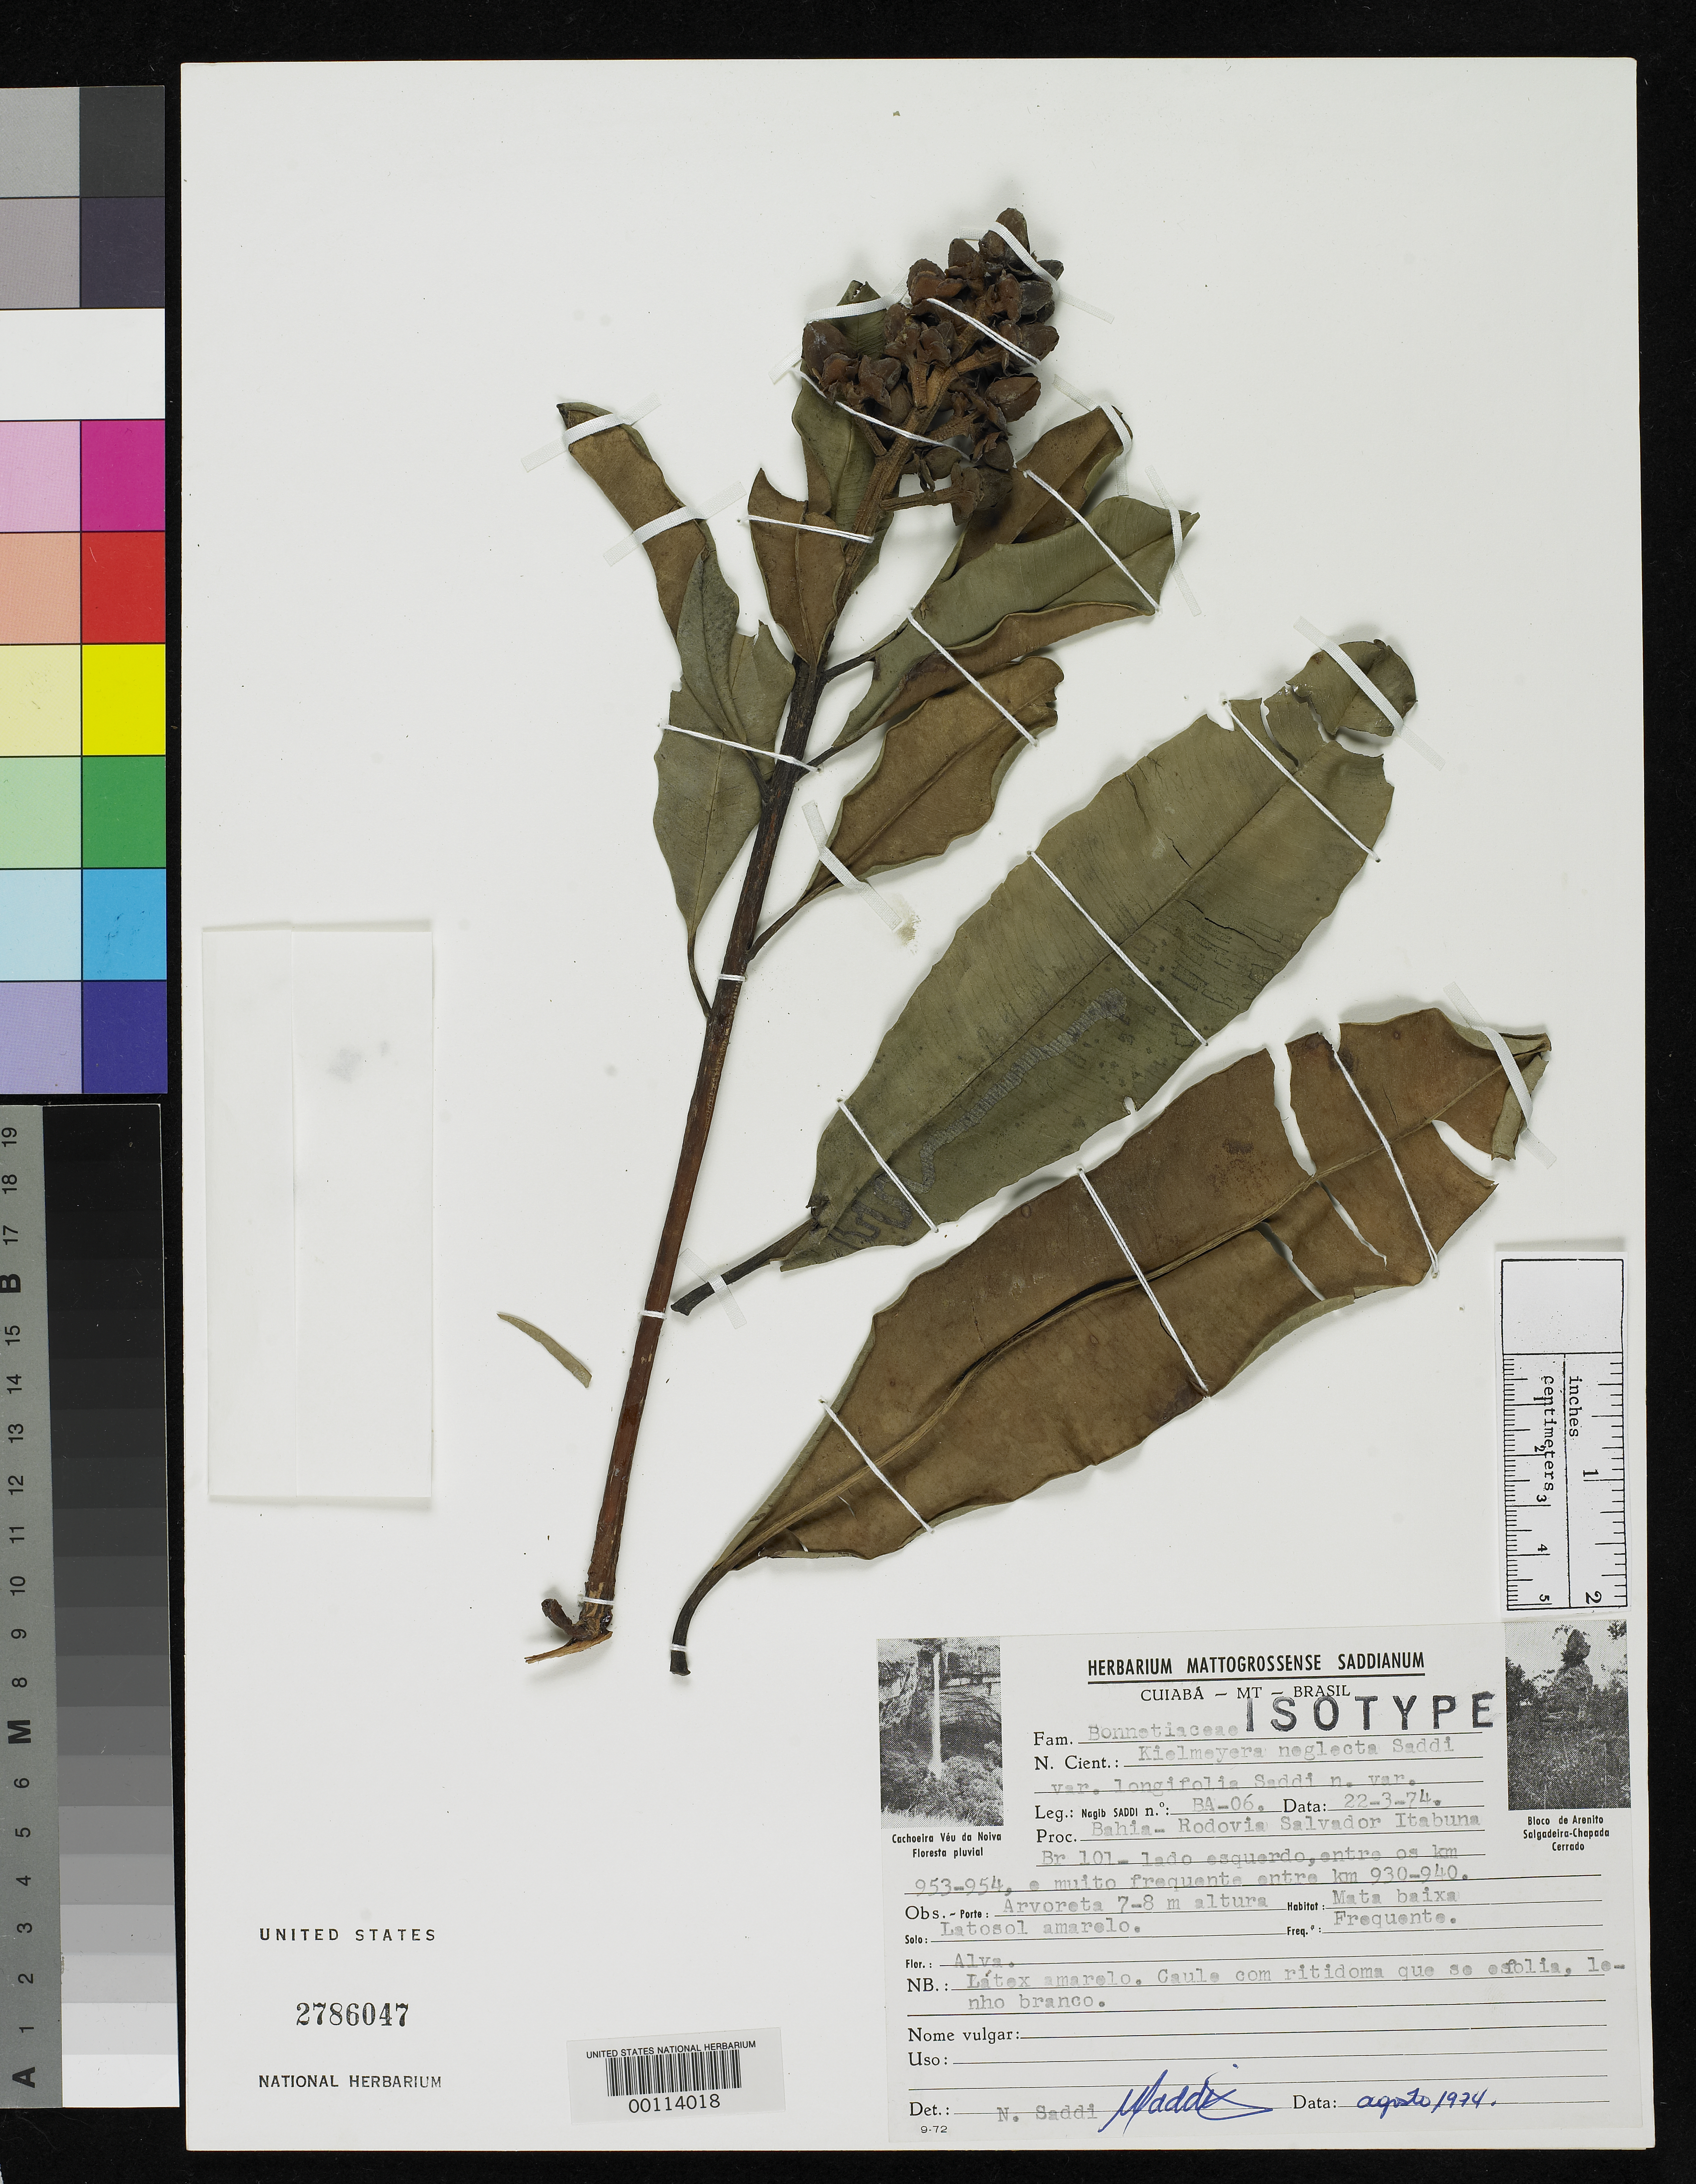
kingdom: Plantae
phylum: Tracheophyta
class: Magnoliopsida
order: Malpighiales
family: Calophyllaceae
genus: Kielmeyera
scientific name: Kielmeyera neglecta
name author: Saddi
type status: Isotype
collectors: N. Saddi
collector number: Ba-06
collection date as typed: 22 Mar 1974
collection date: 1974-03-22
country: Brazil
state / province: Bahia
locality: Rodovia Salvador Itabum.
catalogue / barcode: US 2786047